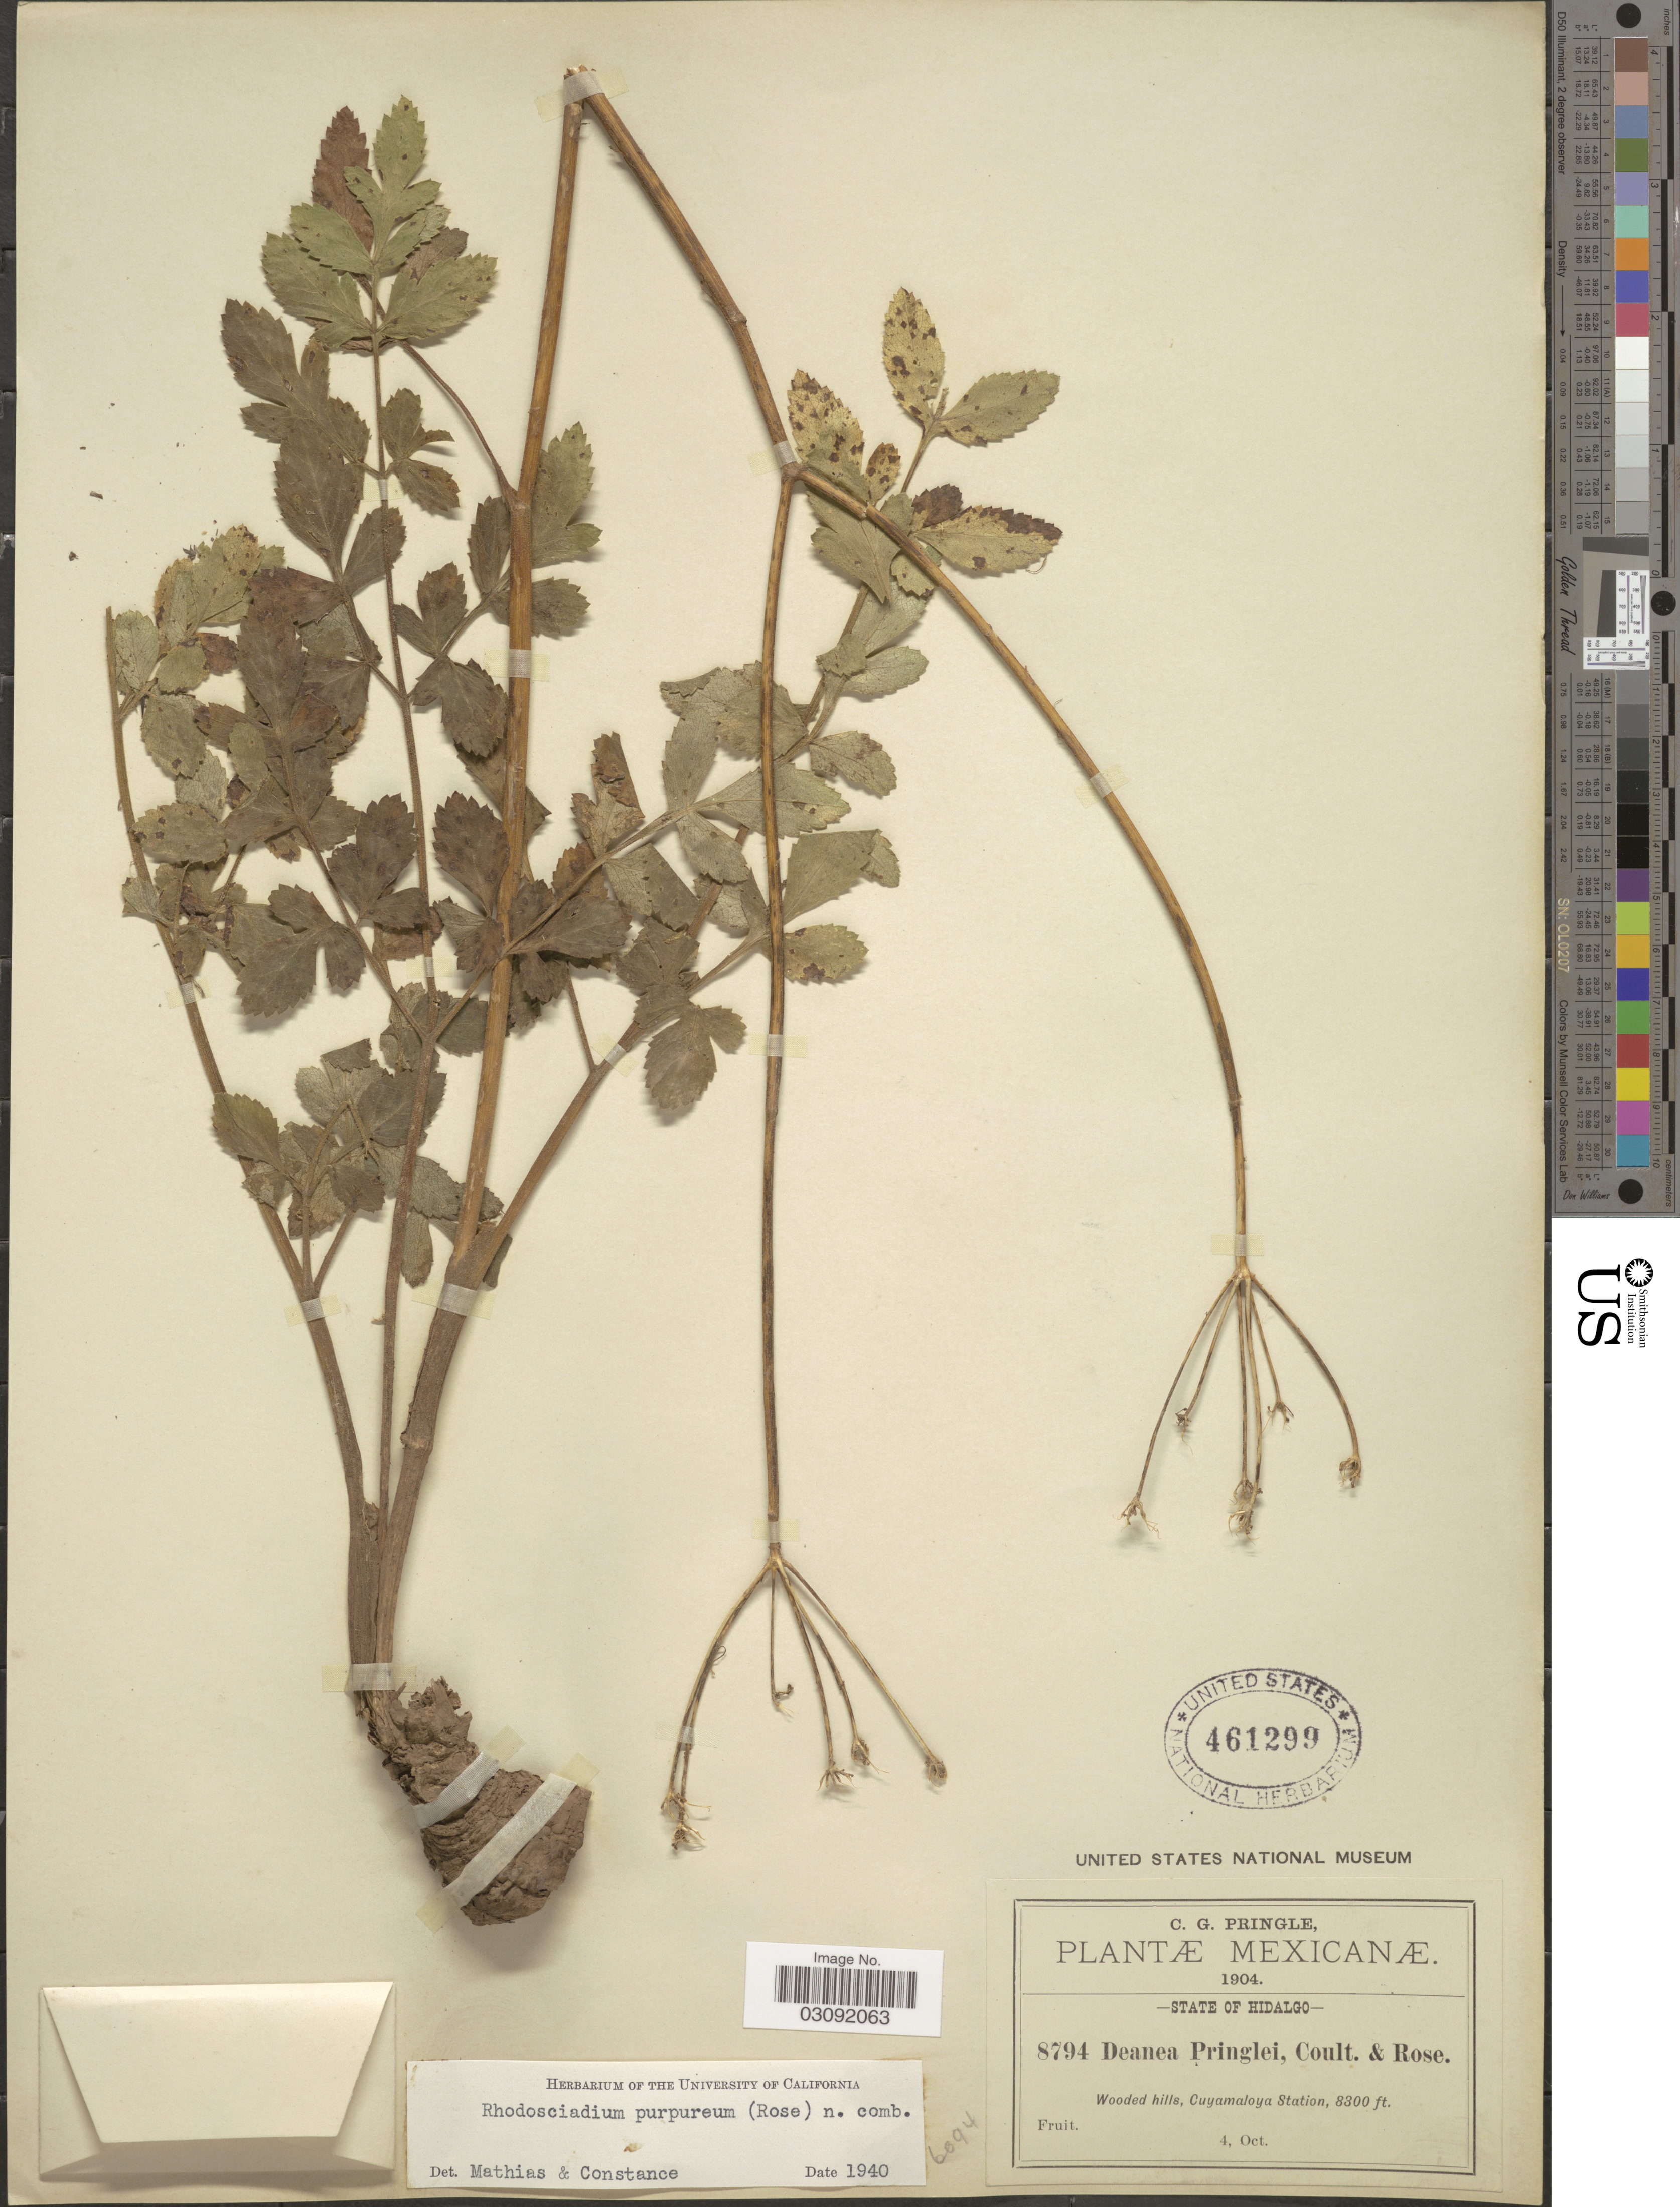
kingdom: Plantae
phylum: Tracheophyta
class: Magnoliopsida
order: Apiales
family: Apiaceae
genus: Rhodosciadium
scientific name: Rhodosciadium pringlei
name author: S. Watson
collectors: C. G. Pringle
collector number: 8794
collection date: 1904-10-04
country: Mexico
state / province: Hidalgo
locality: Wooded hills, Cuyamaloya Station.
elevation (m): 2530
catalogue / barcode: US 461299